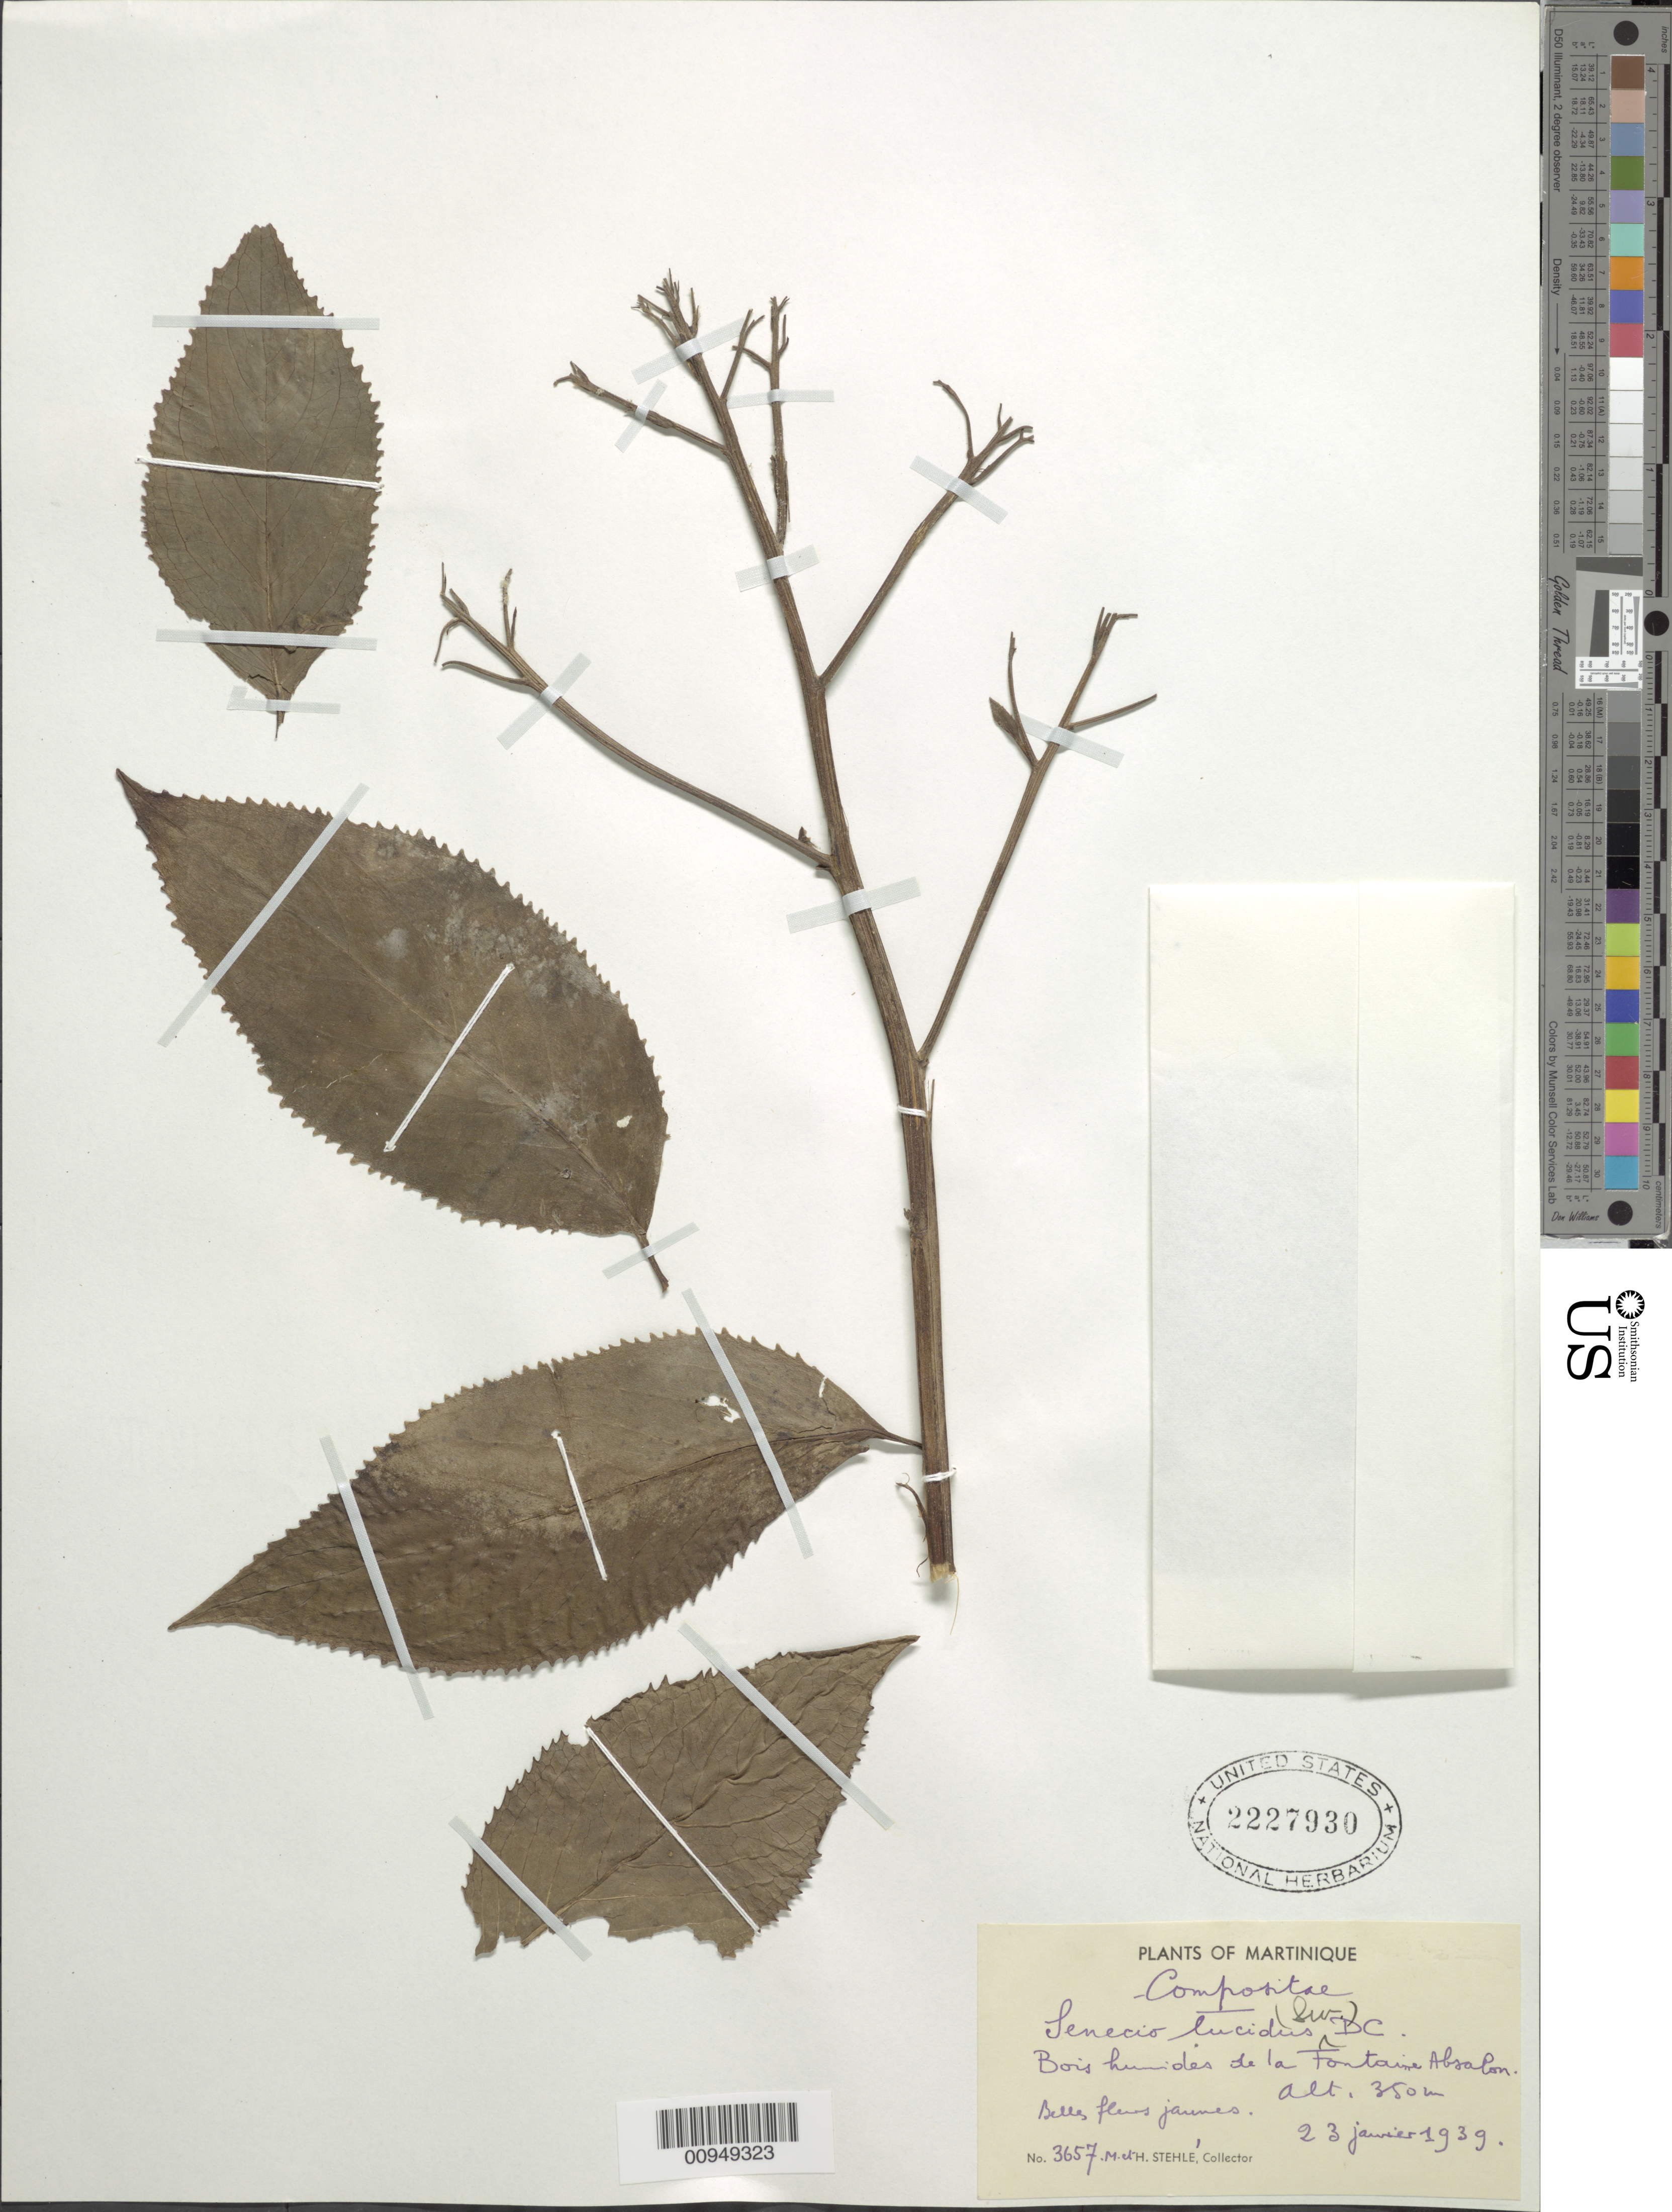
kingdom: Plantae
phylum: Tracheophyta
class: Magnoliopsida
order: Asterales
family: Asteraceae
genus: Senecio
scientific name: Senecio lucidus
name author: (Sw.) DC.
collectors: H. Stehlé & M. Stehlé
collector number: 3657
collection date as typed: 23 Jan 1939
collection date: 1939-01-23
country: Martinique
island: Martinique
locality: Bois de la Fontaine Absabon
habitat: Bois humides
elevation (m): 350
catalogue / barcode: US 2227930